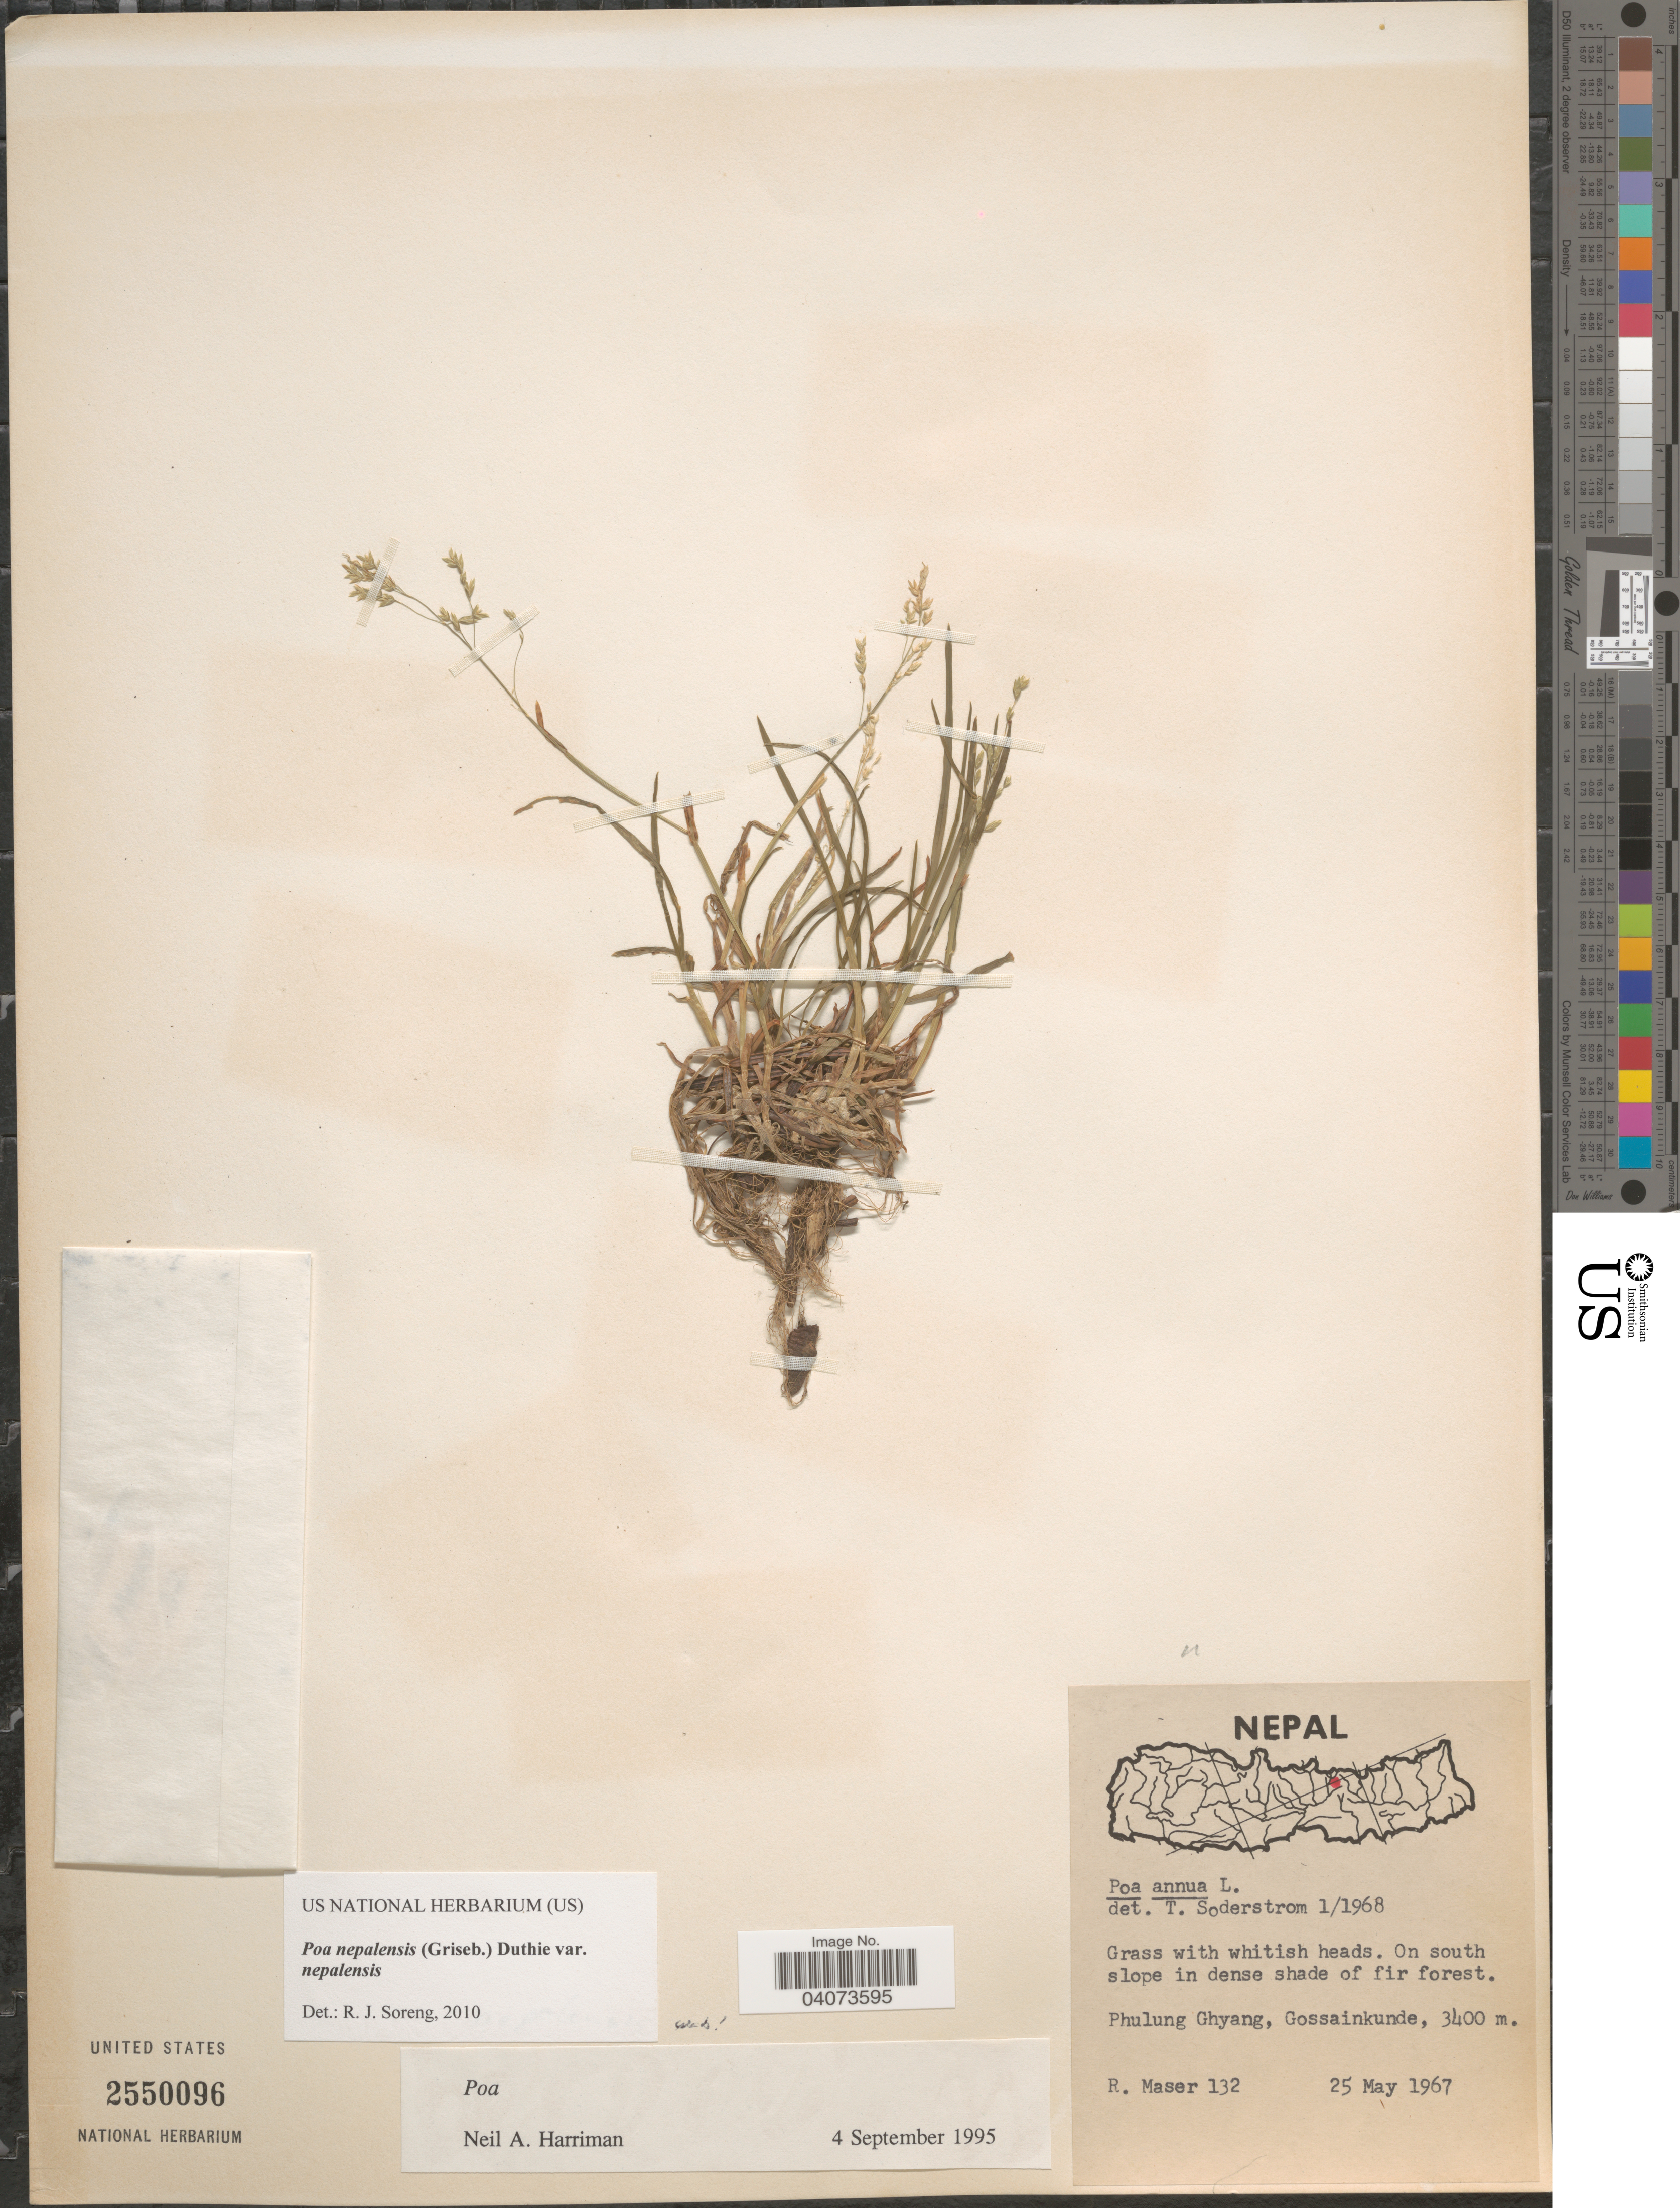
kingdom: Plantae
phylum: Tracheophyta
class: Liliopsida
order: Poales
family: Poaceae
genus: Poa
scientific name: Poa nepalensis var. nepalensis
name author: (G.C. Wall. ex Griseb.) Duthie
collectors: R. Maser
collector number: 132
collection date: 1967-05-25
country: Nepal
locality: On south slope in dense shade of fir forest. Phulung Ghyang, Gossainkunde.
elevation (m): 3400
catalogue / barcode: US 2550096